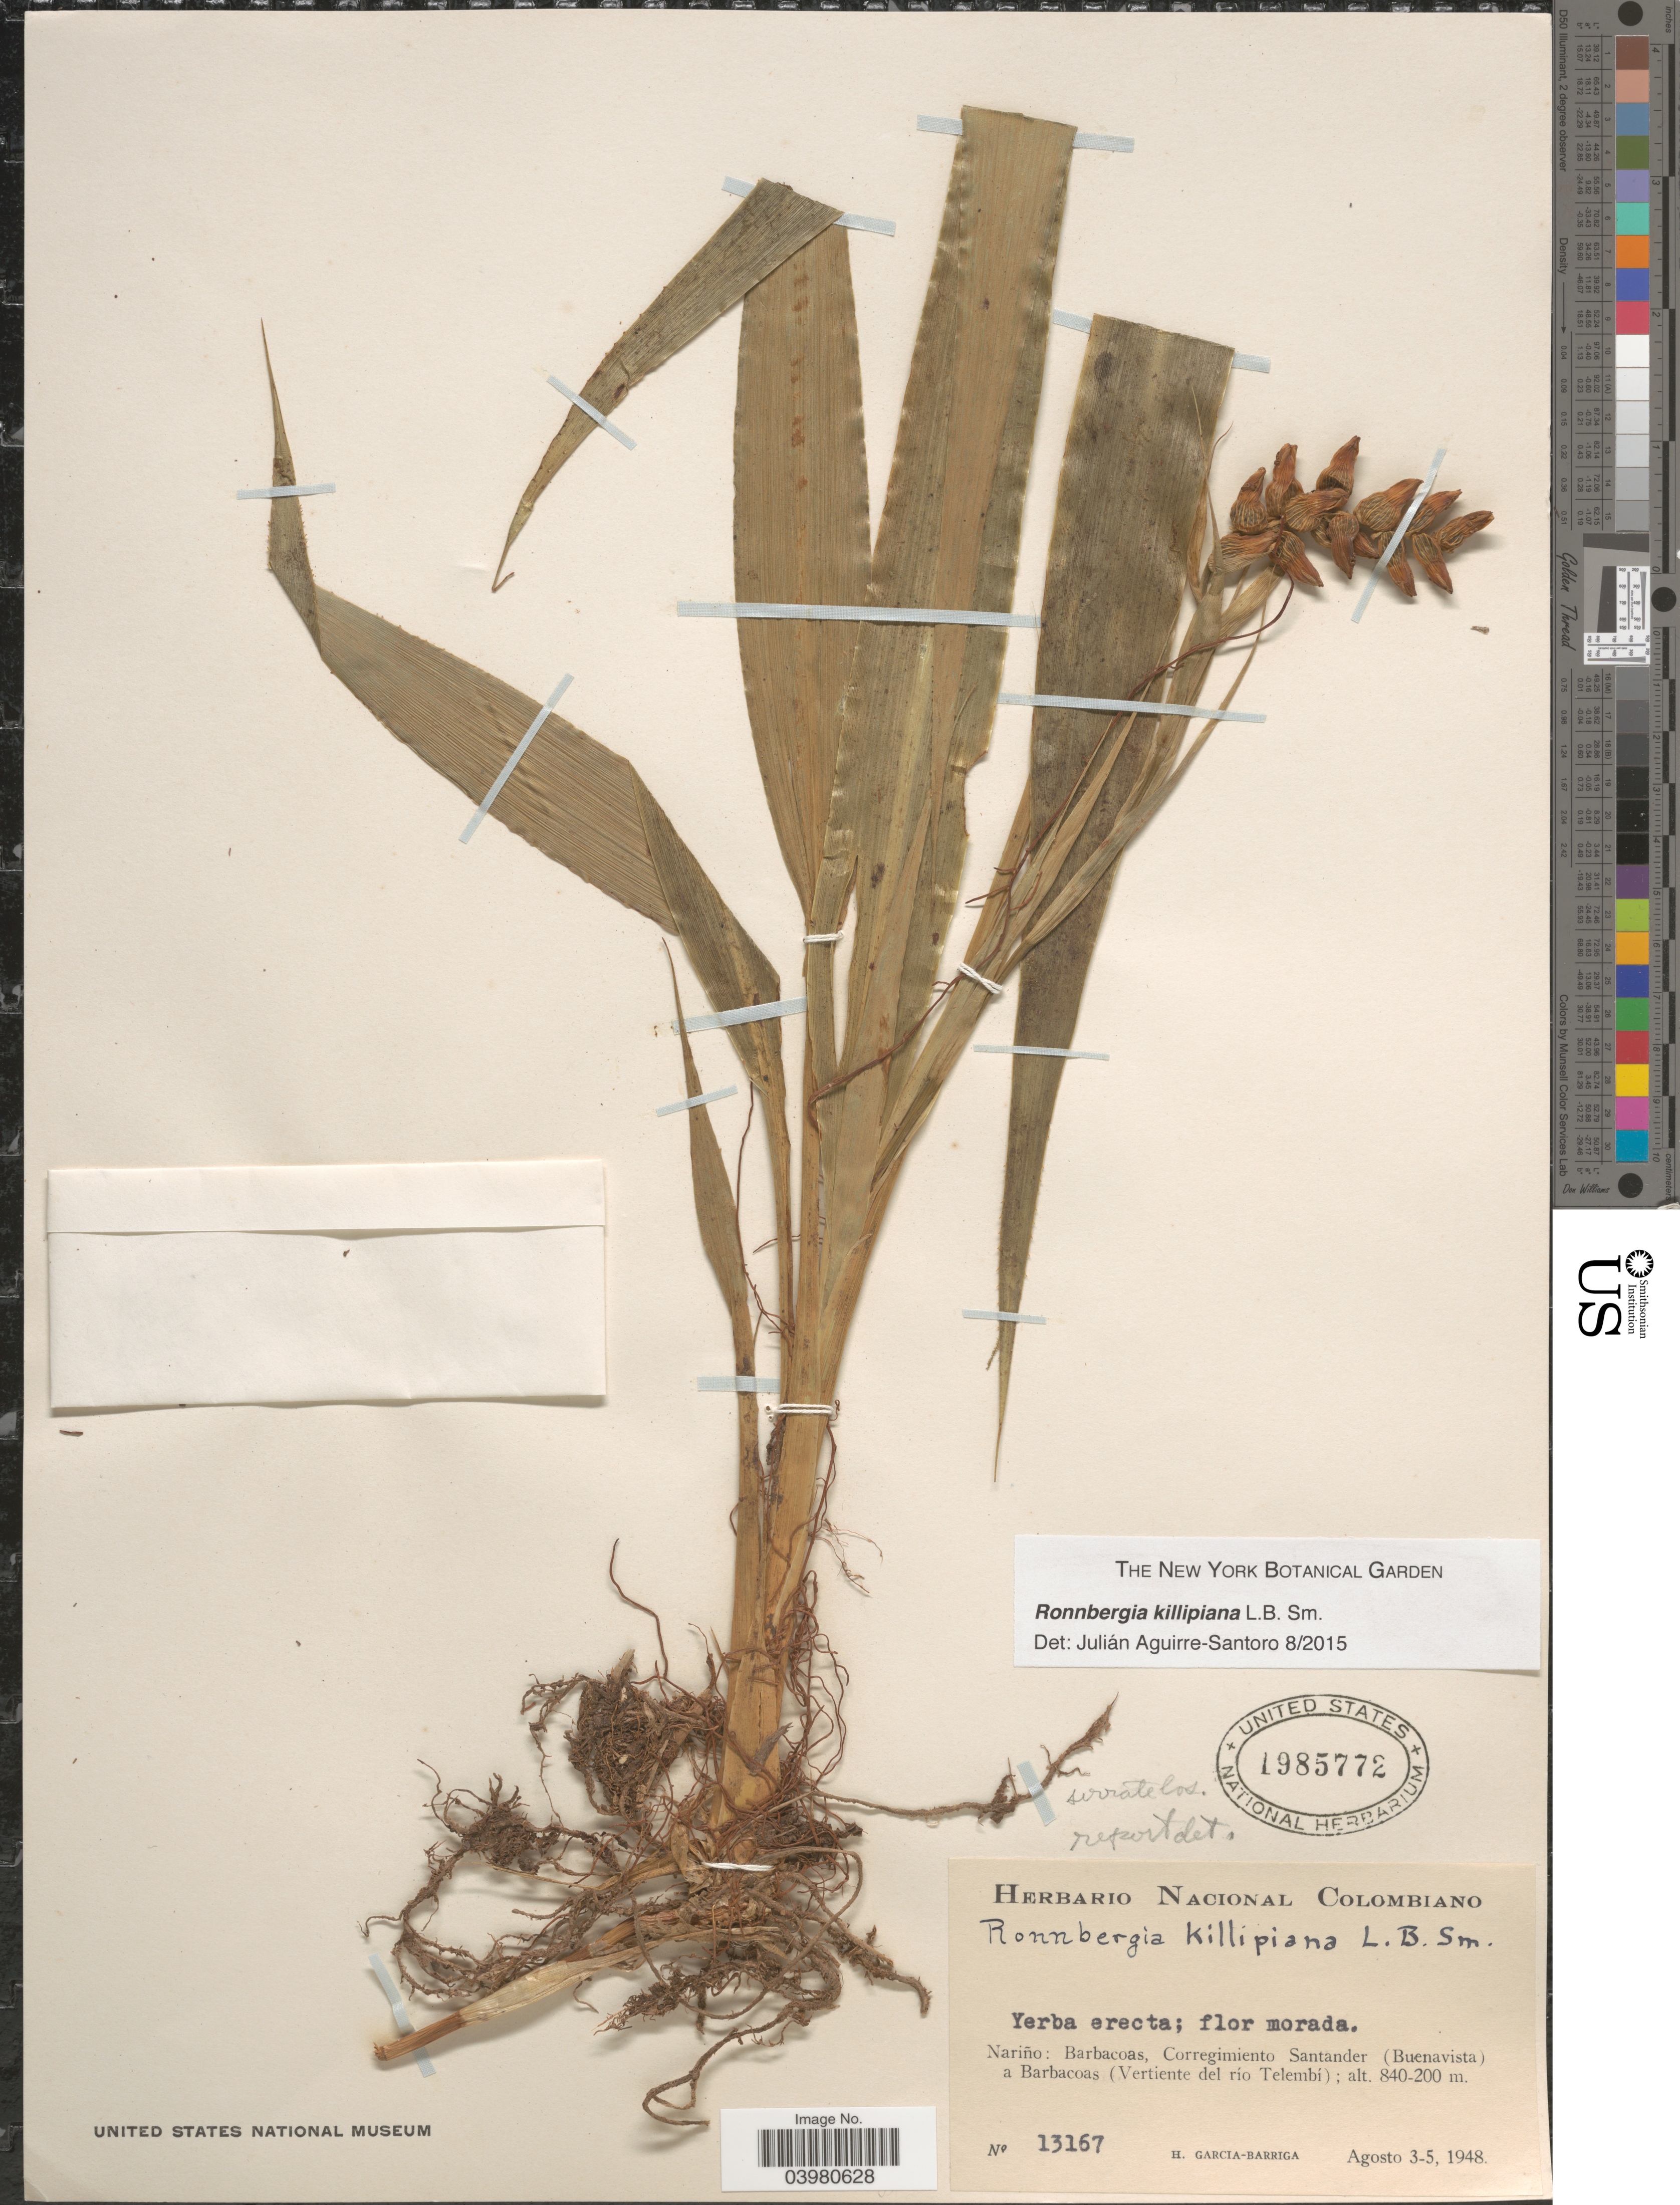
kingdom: Plantae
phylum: Tracheophyta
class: Liliopsida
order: Poales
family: Bromeliaceae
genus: Ronnbergia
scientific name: Ronnbergia killipiana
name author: L.B. Sm.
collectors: H. García Barriga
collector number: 13167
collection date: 1948-08-03/1948-08-05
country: Colombia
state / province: Nariño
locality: Barbacoas, Corregimiento Santander (Buenavista) a Barbacoas (Vertiente del río Telembí).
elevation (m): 200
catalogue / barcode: US 1985772